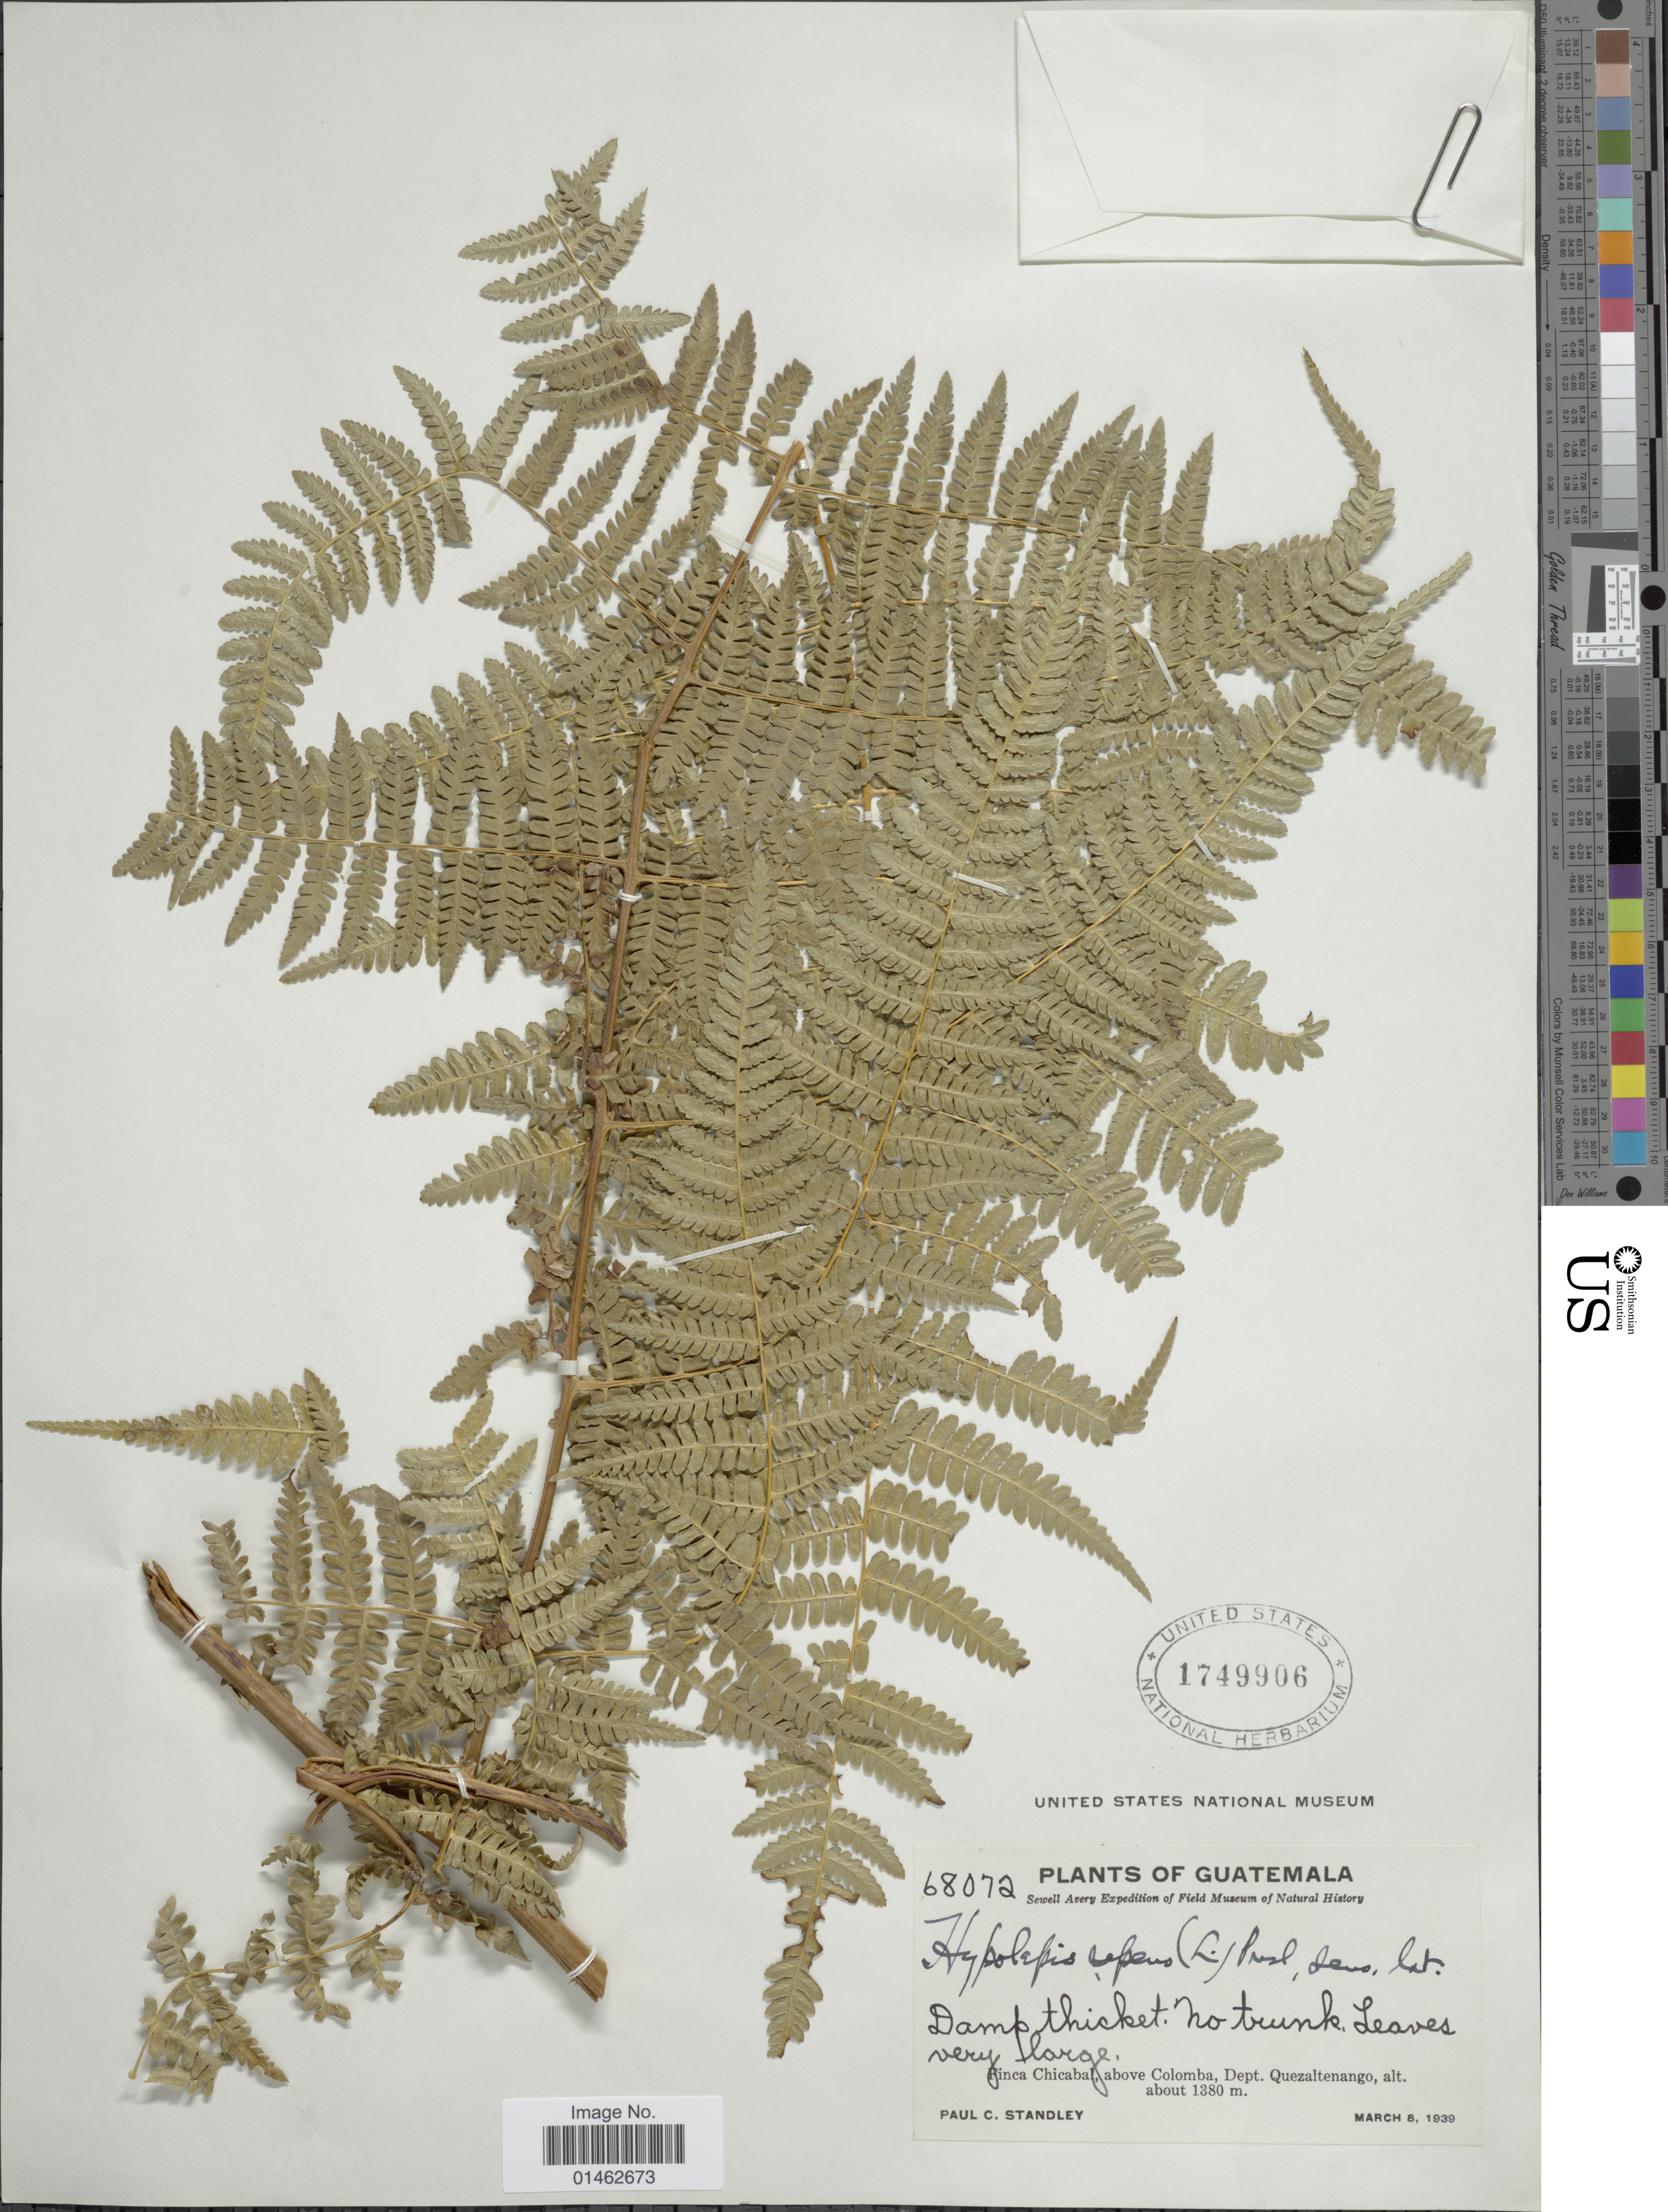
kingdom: Plantae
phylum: Tracheophyta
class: Polypodiopsida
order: Polypodiales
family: Dennstaedtiaceae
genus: Hypolepis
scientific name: Hypolepis repens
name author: (L.) C. Presl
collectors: P. C. Standley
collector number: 68072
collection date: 1939-03-08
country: Guatemala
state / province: Quetzaltenango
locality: Finca Chicabal, above Colomba, Dept. Quezaltenango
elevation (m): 1380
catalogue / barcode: US 1749906